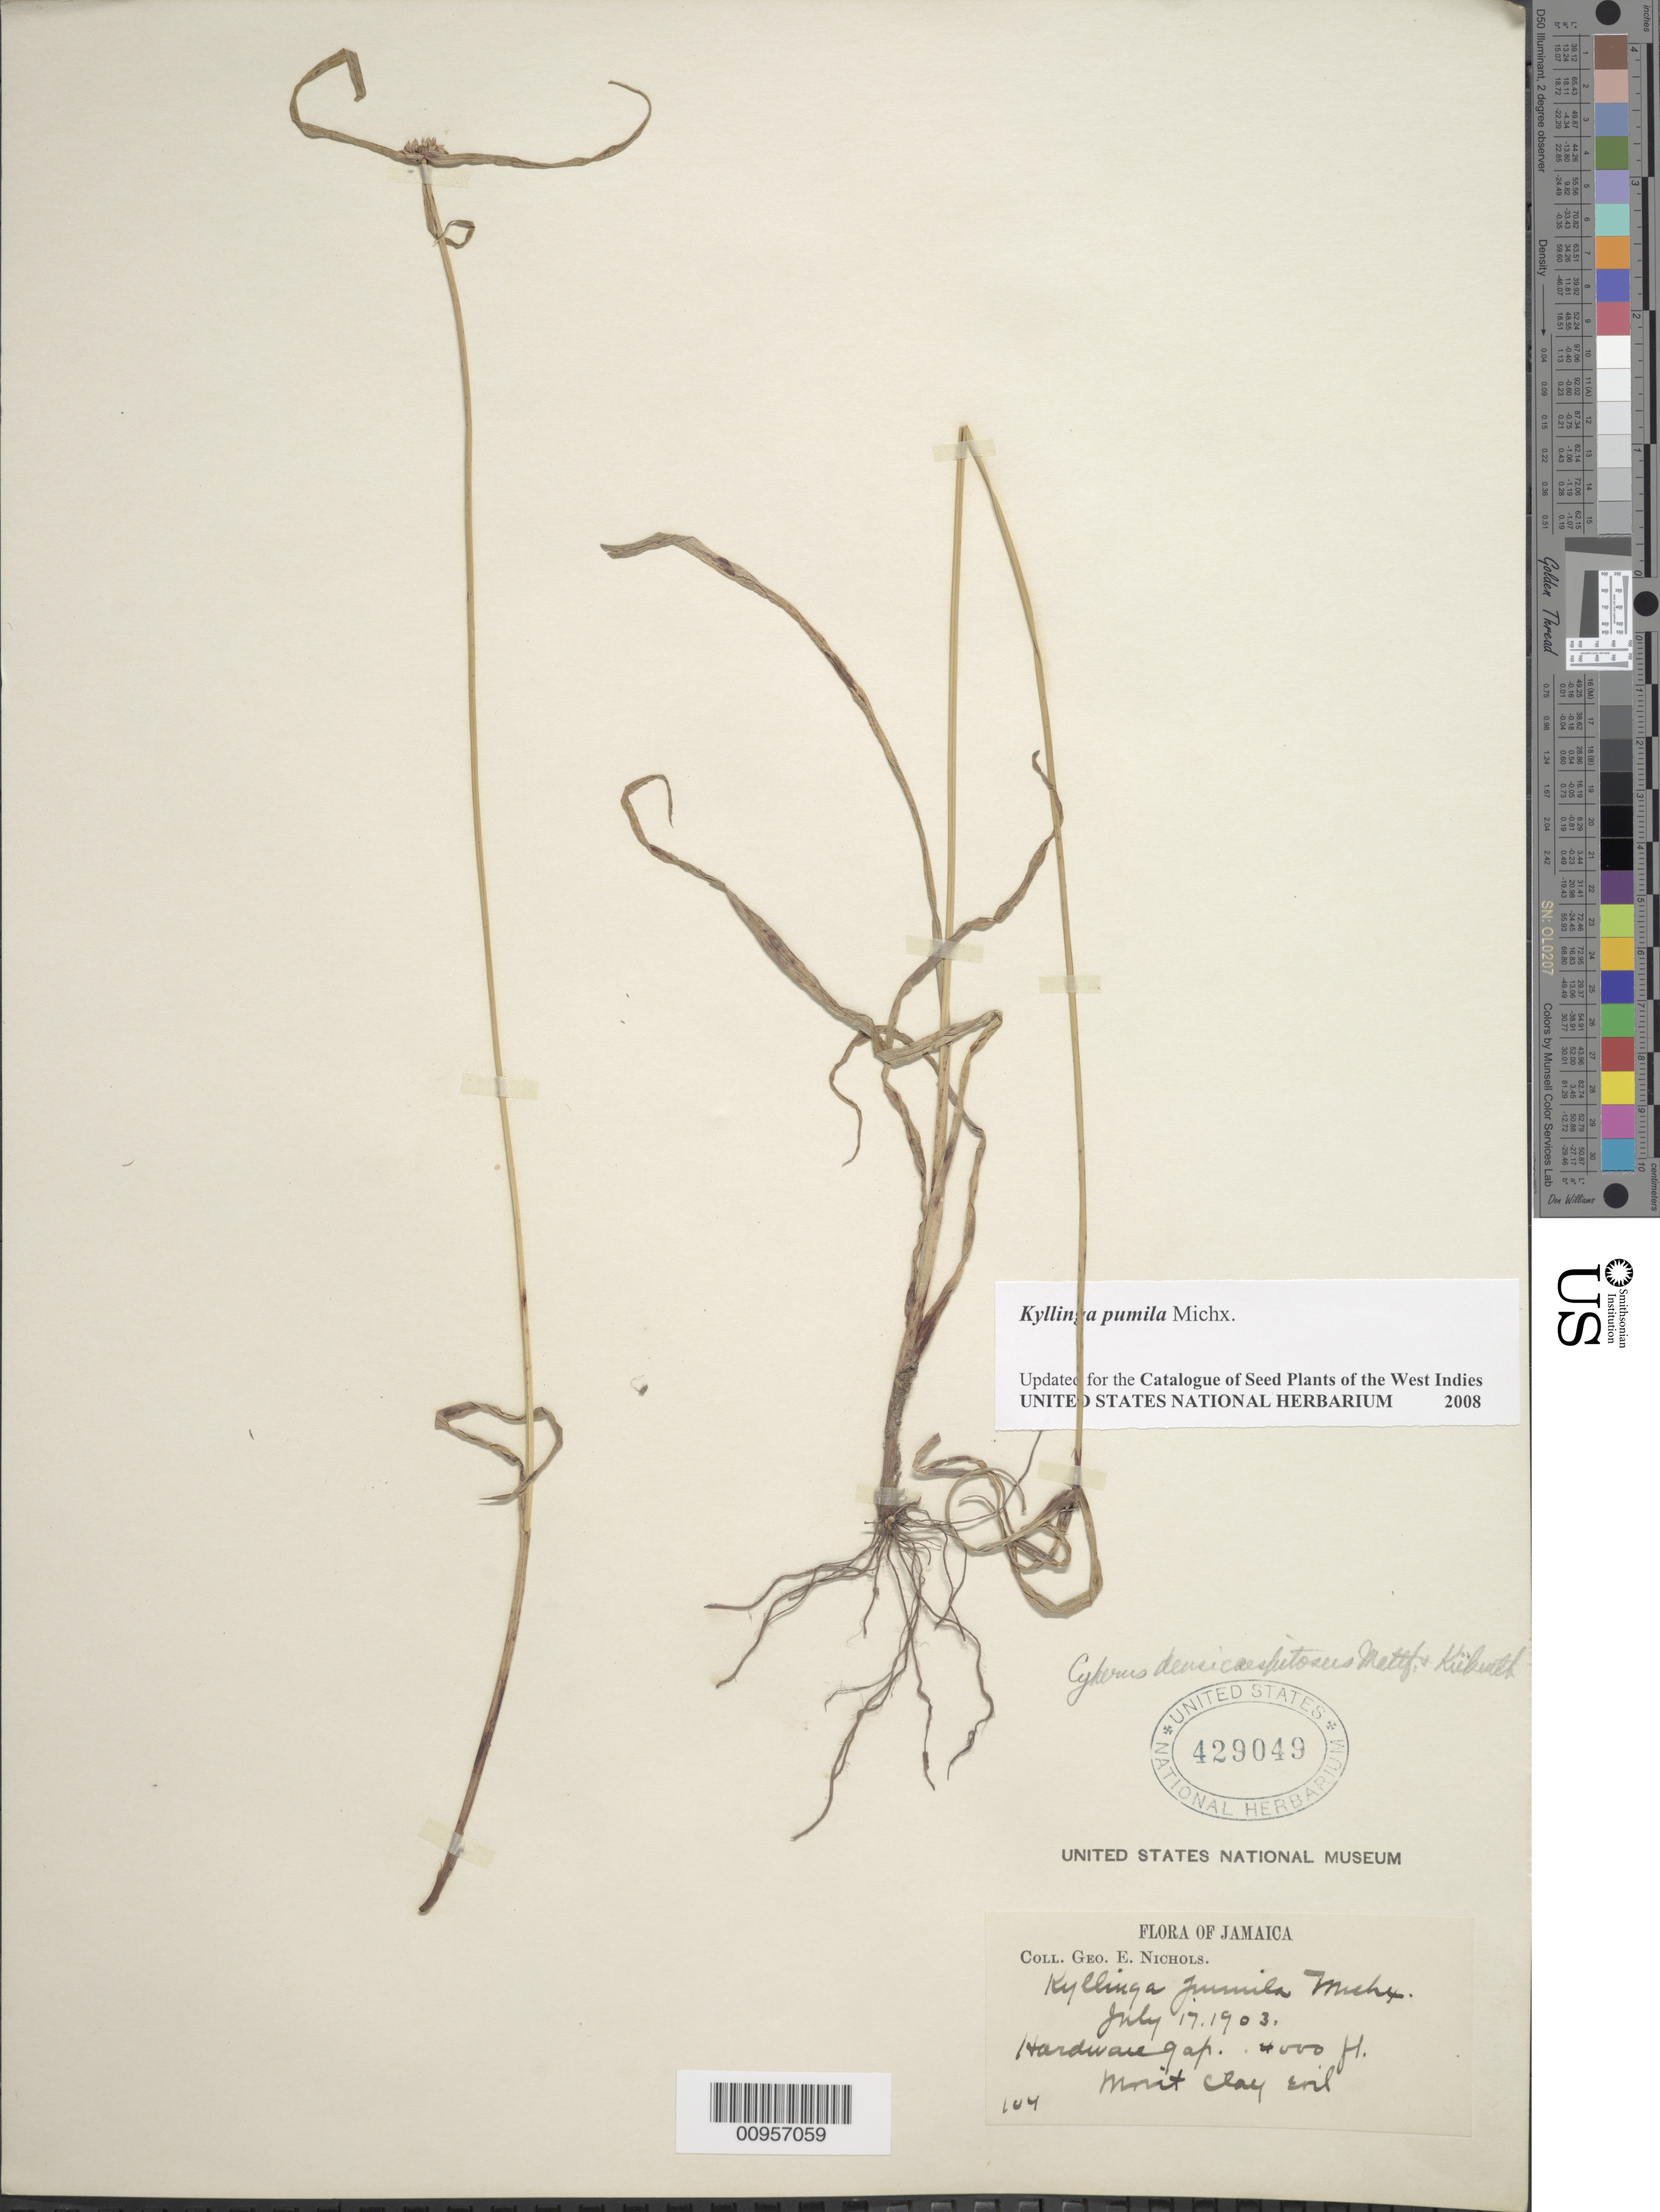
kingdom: Plantae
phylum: Tracheophyta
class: Liliopsida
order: Poales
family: Cyperaceae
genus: Cyperus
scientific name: Cyperus hortensis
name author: (Salzm. ex Steud.) Dorr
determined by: Strong, Mark T., (BOT), Smithsonian Institution - National Museum of Natural History (UNITED STATES)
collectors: G. E. Nichols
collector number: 104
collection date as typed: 17 Jul 1903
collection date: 1903-07-17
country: Jamaica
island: Jamaica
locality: Hardware Gap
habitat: Moist clay soil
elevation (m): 1219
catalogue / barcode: US 429049